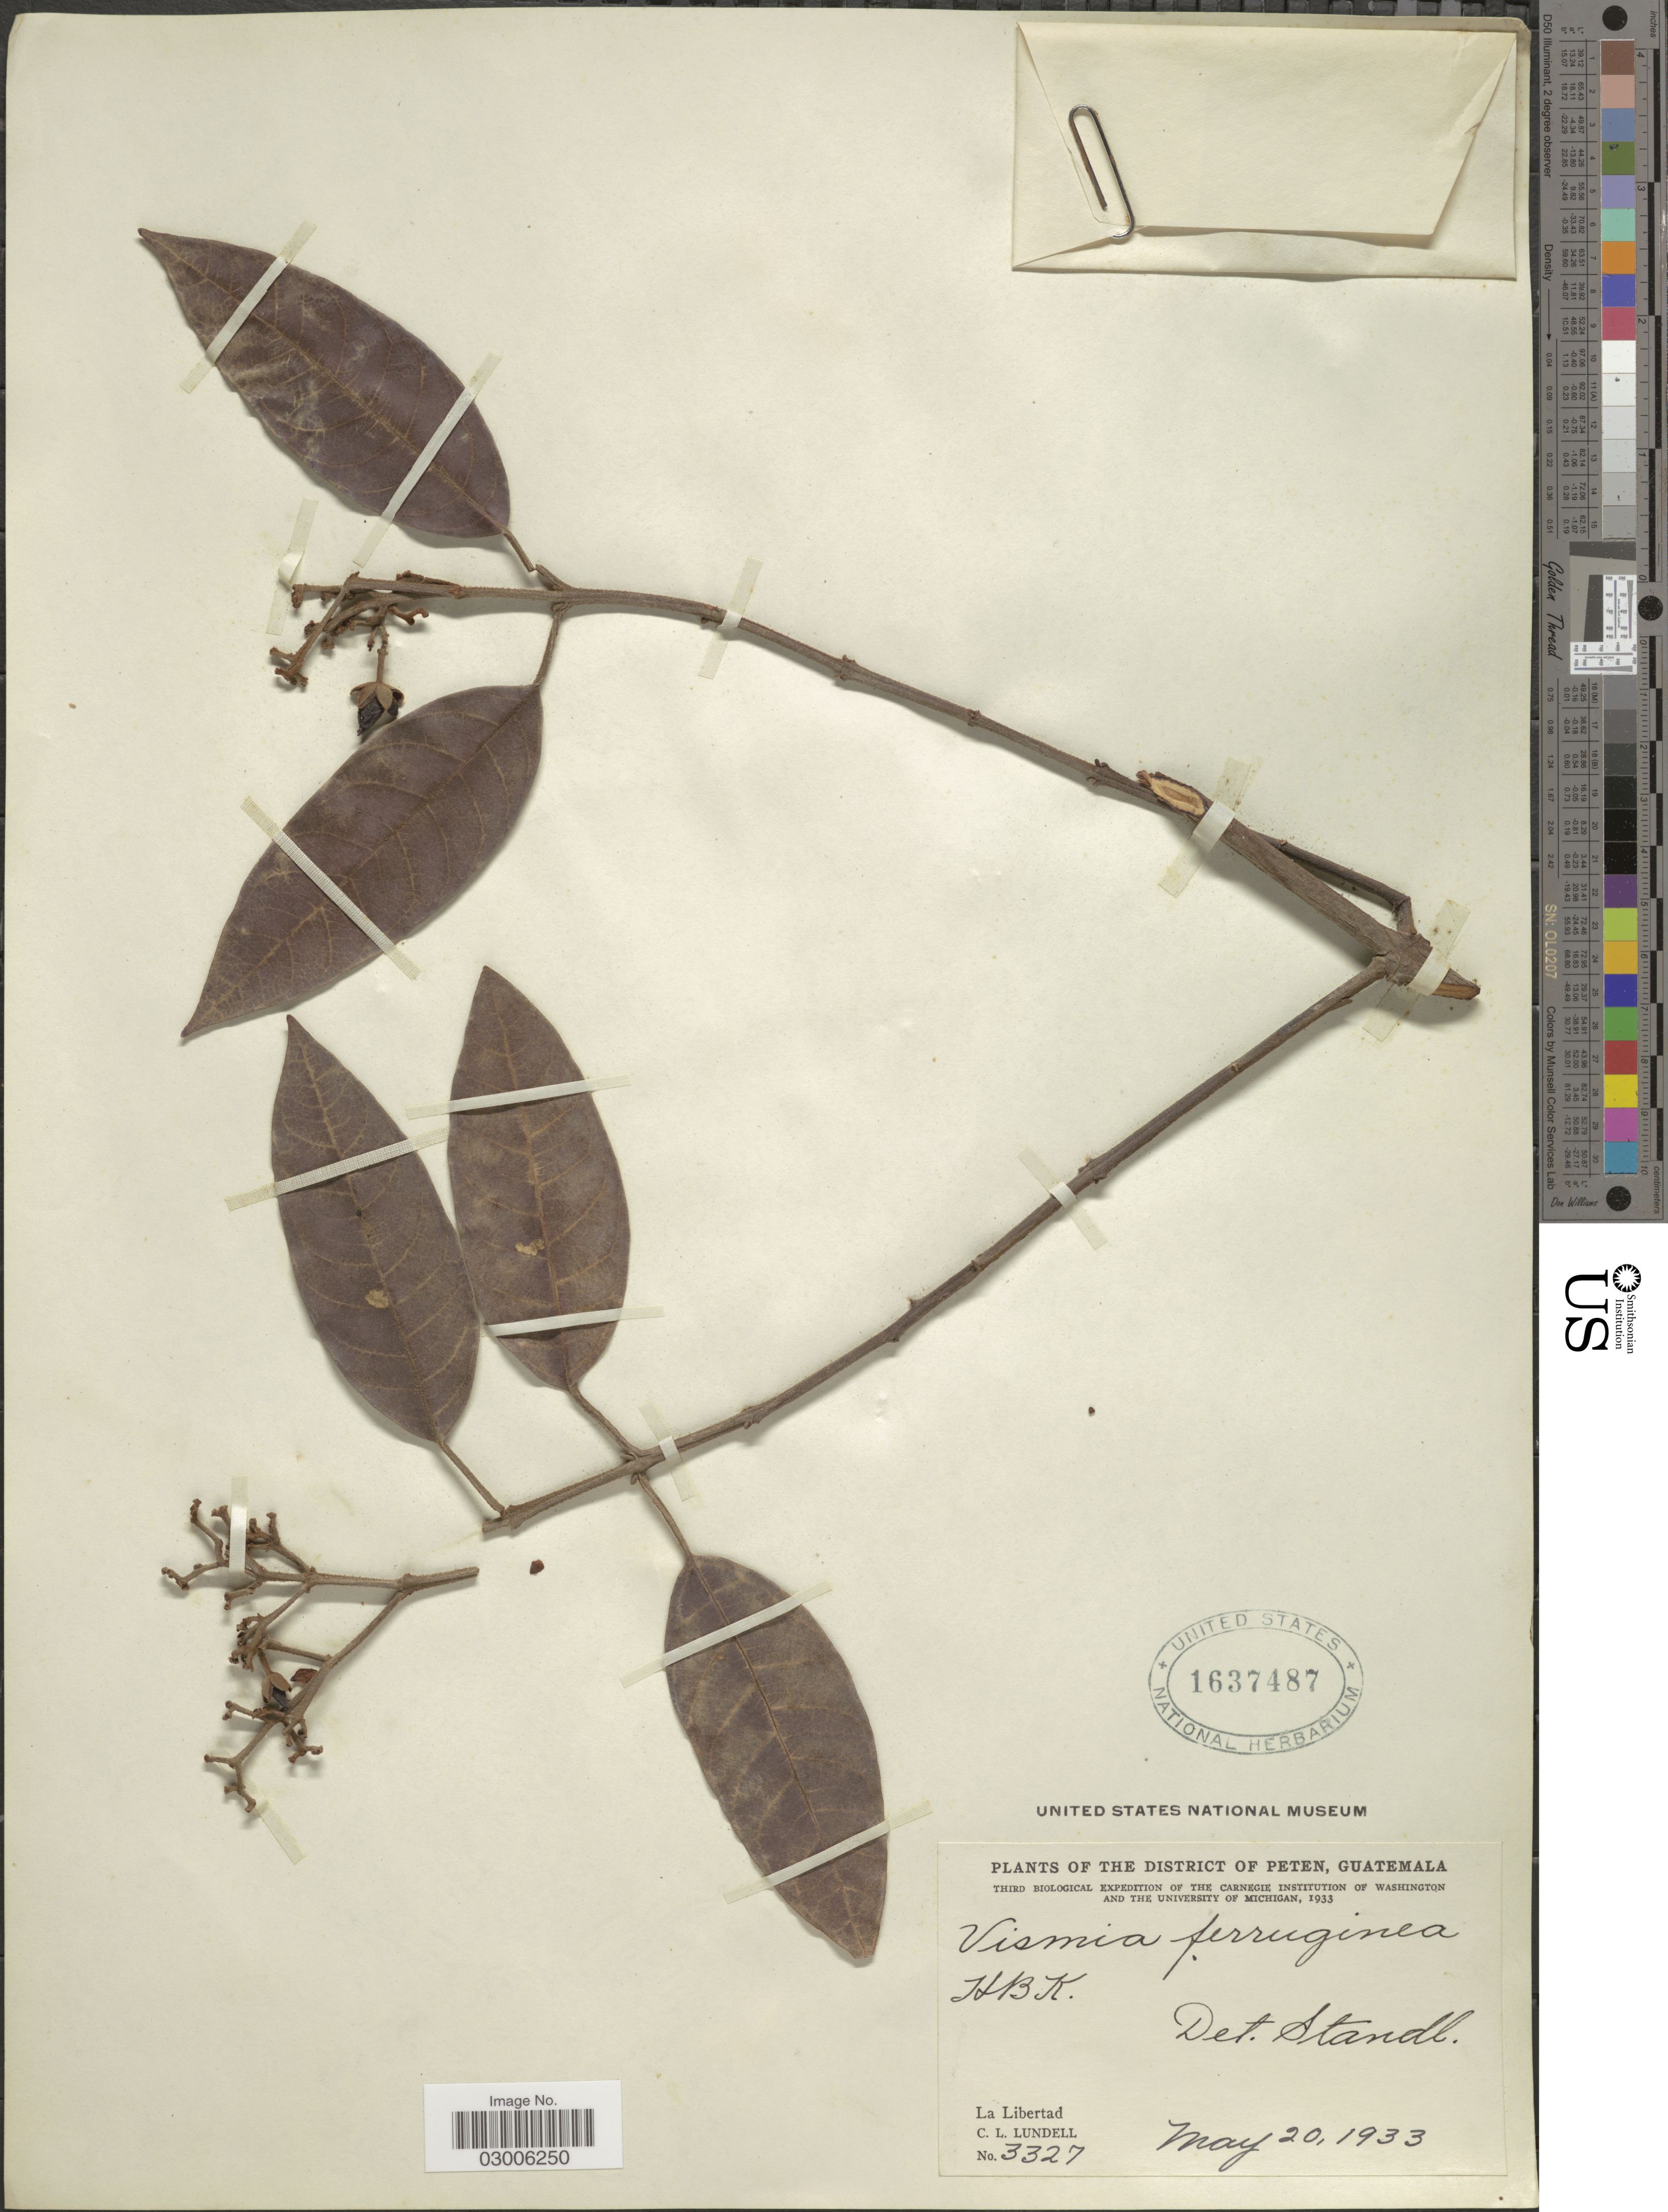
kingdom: Plantae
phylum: Tracheophyta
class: Magnoliopsida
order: Malpighiales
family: Hypericaceae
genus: Vismia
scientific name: Vismia baccifera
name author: (L.) Triana & Planch.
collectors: C. L. Lundell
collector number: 3327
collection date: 1933-05-20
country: Guatemala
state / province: El Petén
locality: The District of Peten. La Libertad.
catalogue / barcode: US 1637487